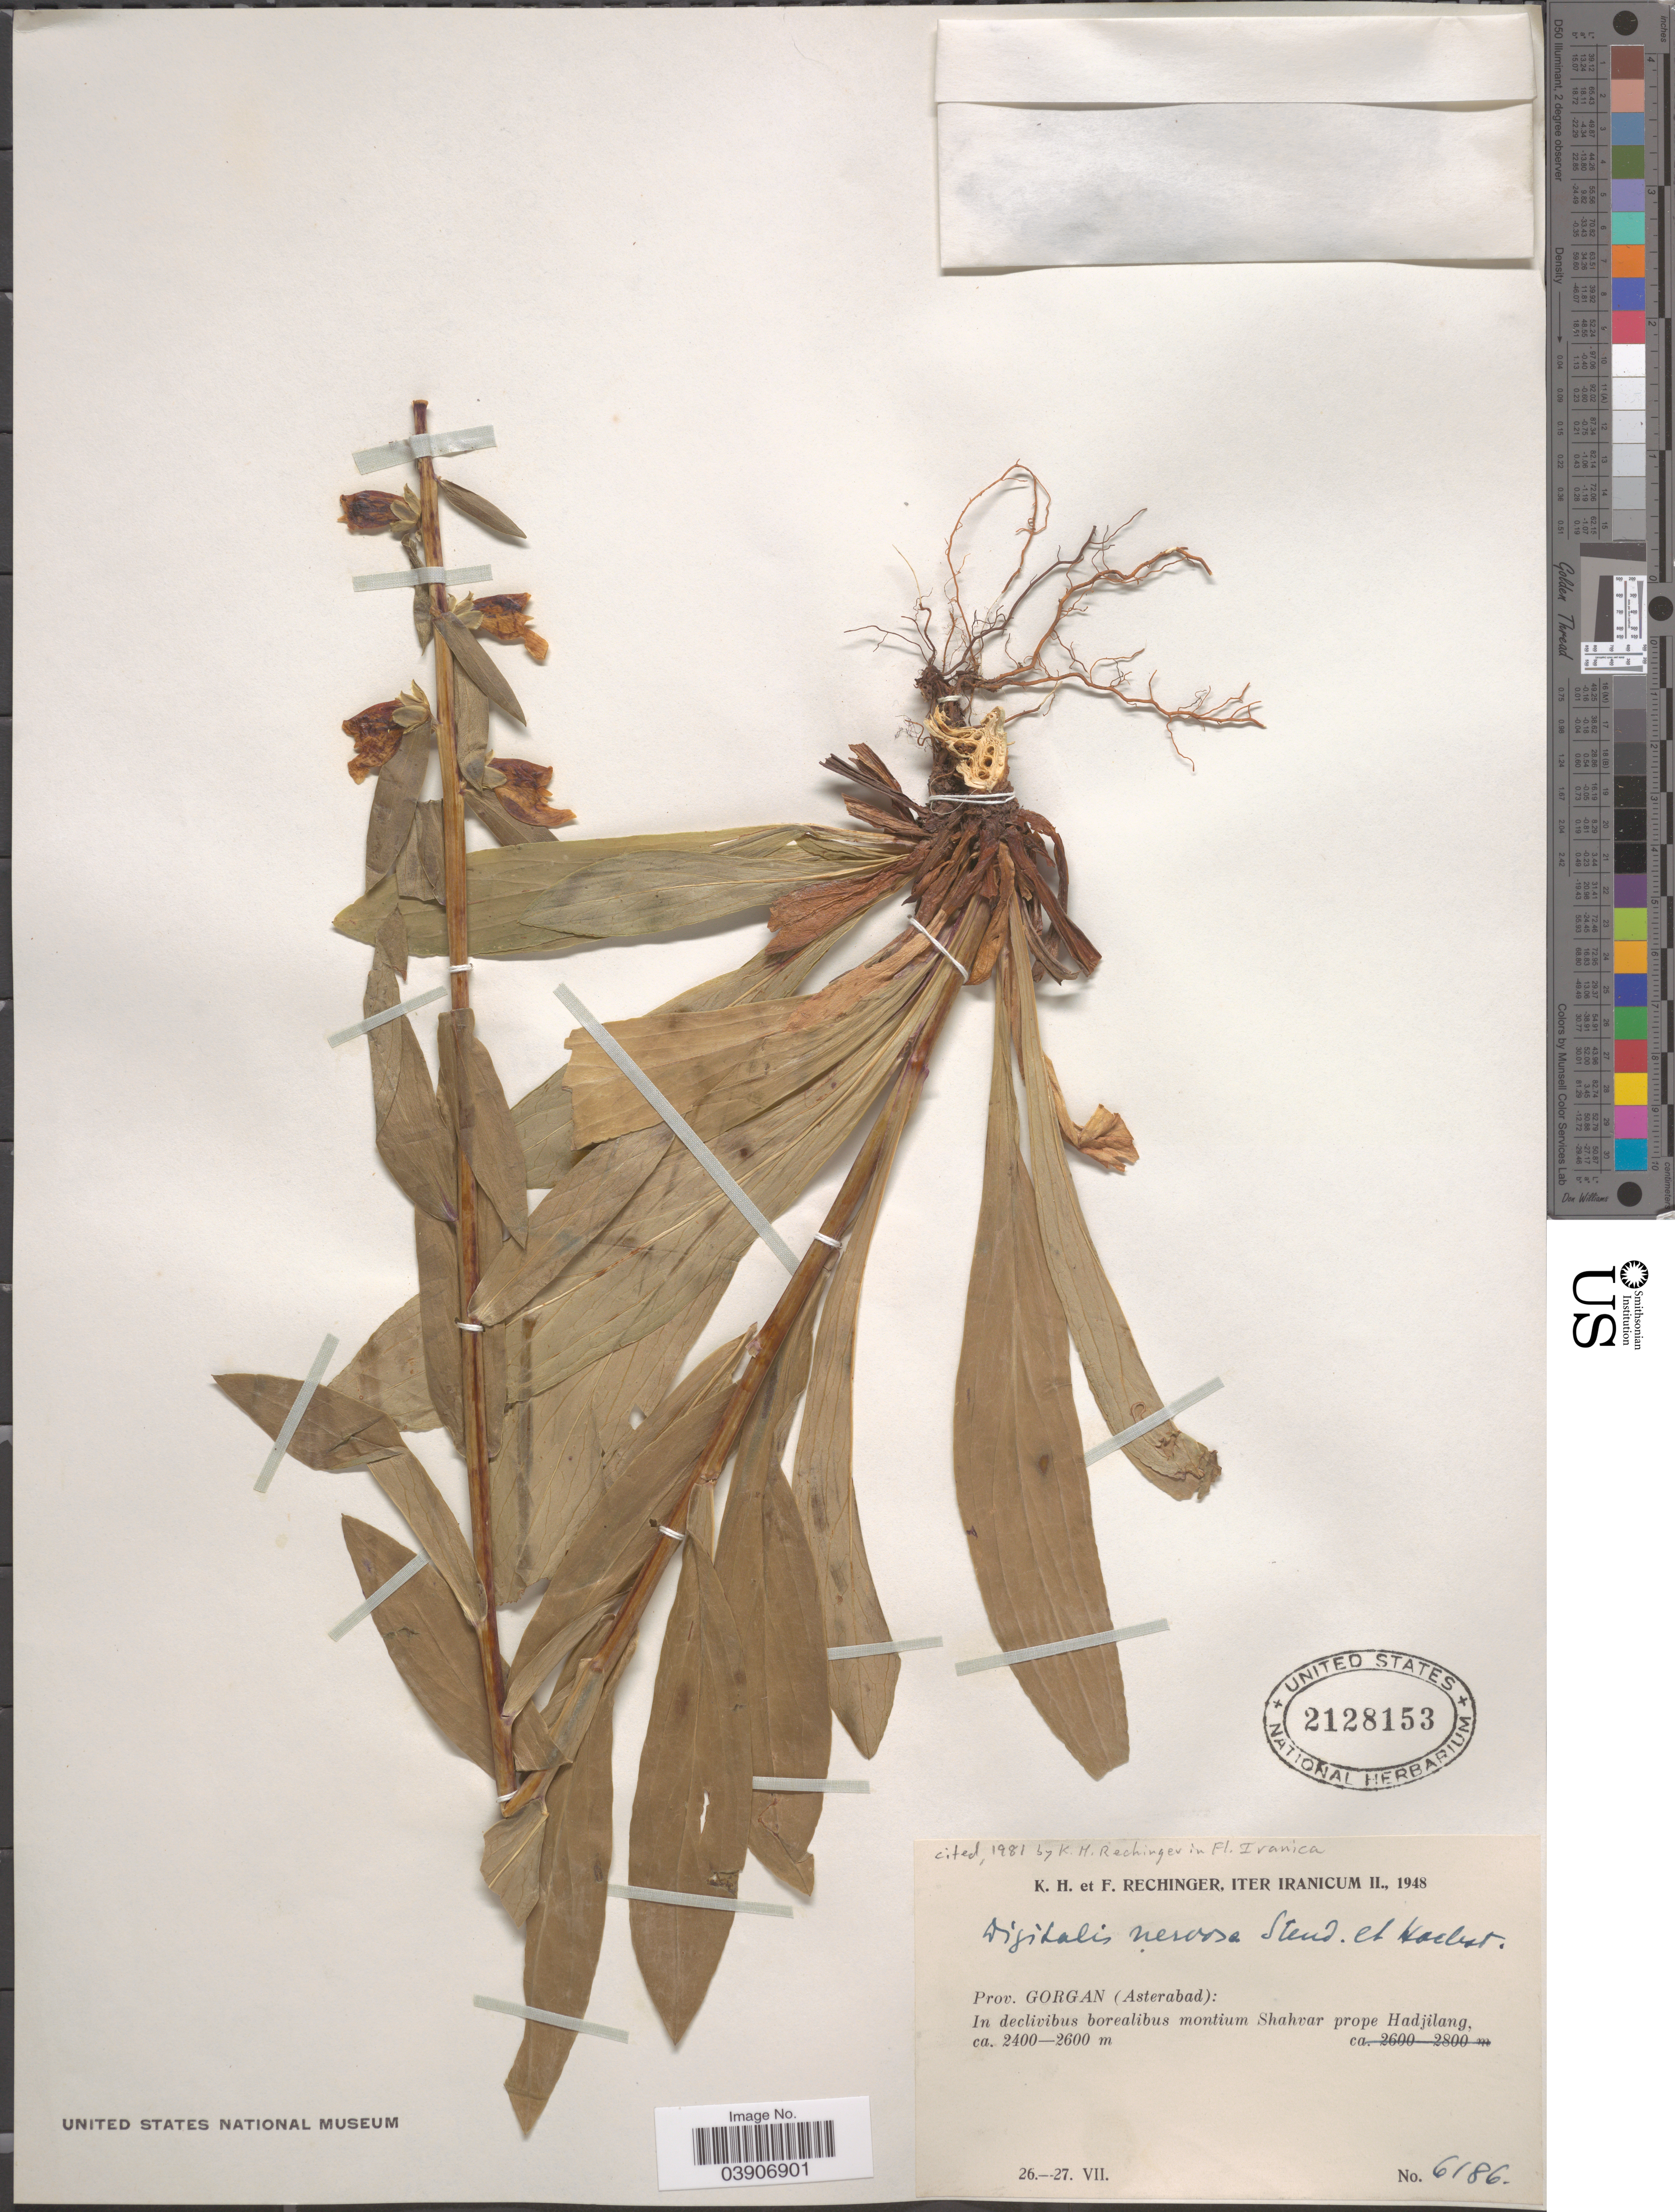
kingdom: Plantae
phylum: Tracheophyta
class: Magnoliopsida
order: Lamiales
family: Plantaginaceae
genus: Digitalis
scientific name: Digitalis nervosa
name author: Steud. & Hochst. ex Benth.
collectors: K. H. Rechinger & F. Rechinger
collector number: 6186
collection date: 1948-07-26/1948-07-27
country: Iran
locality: Iter Iranicum. Prov. Gorgan (Asterabad): In declivibus borealibus montium Shahvar prope Hadjilang.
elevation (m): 2400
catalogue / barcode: US 2128153